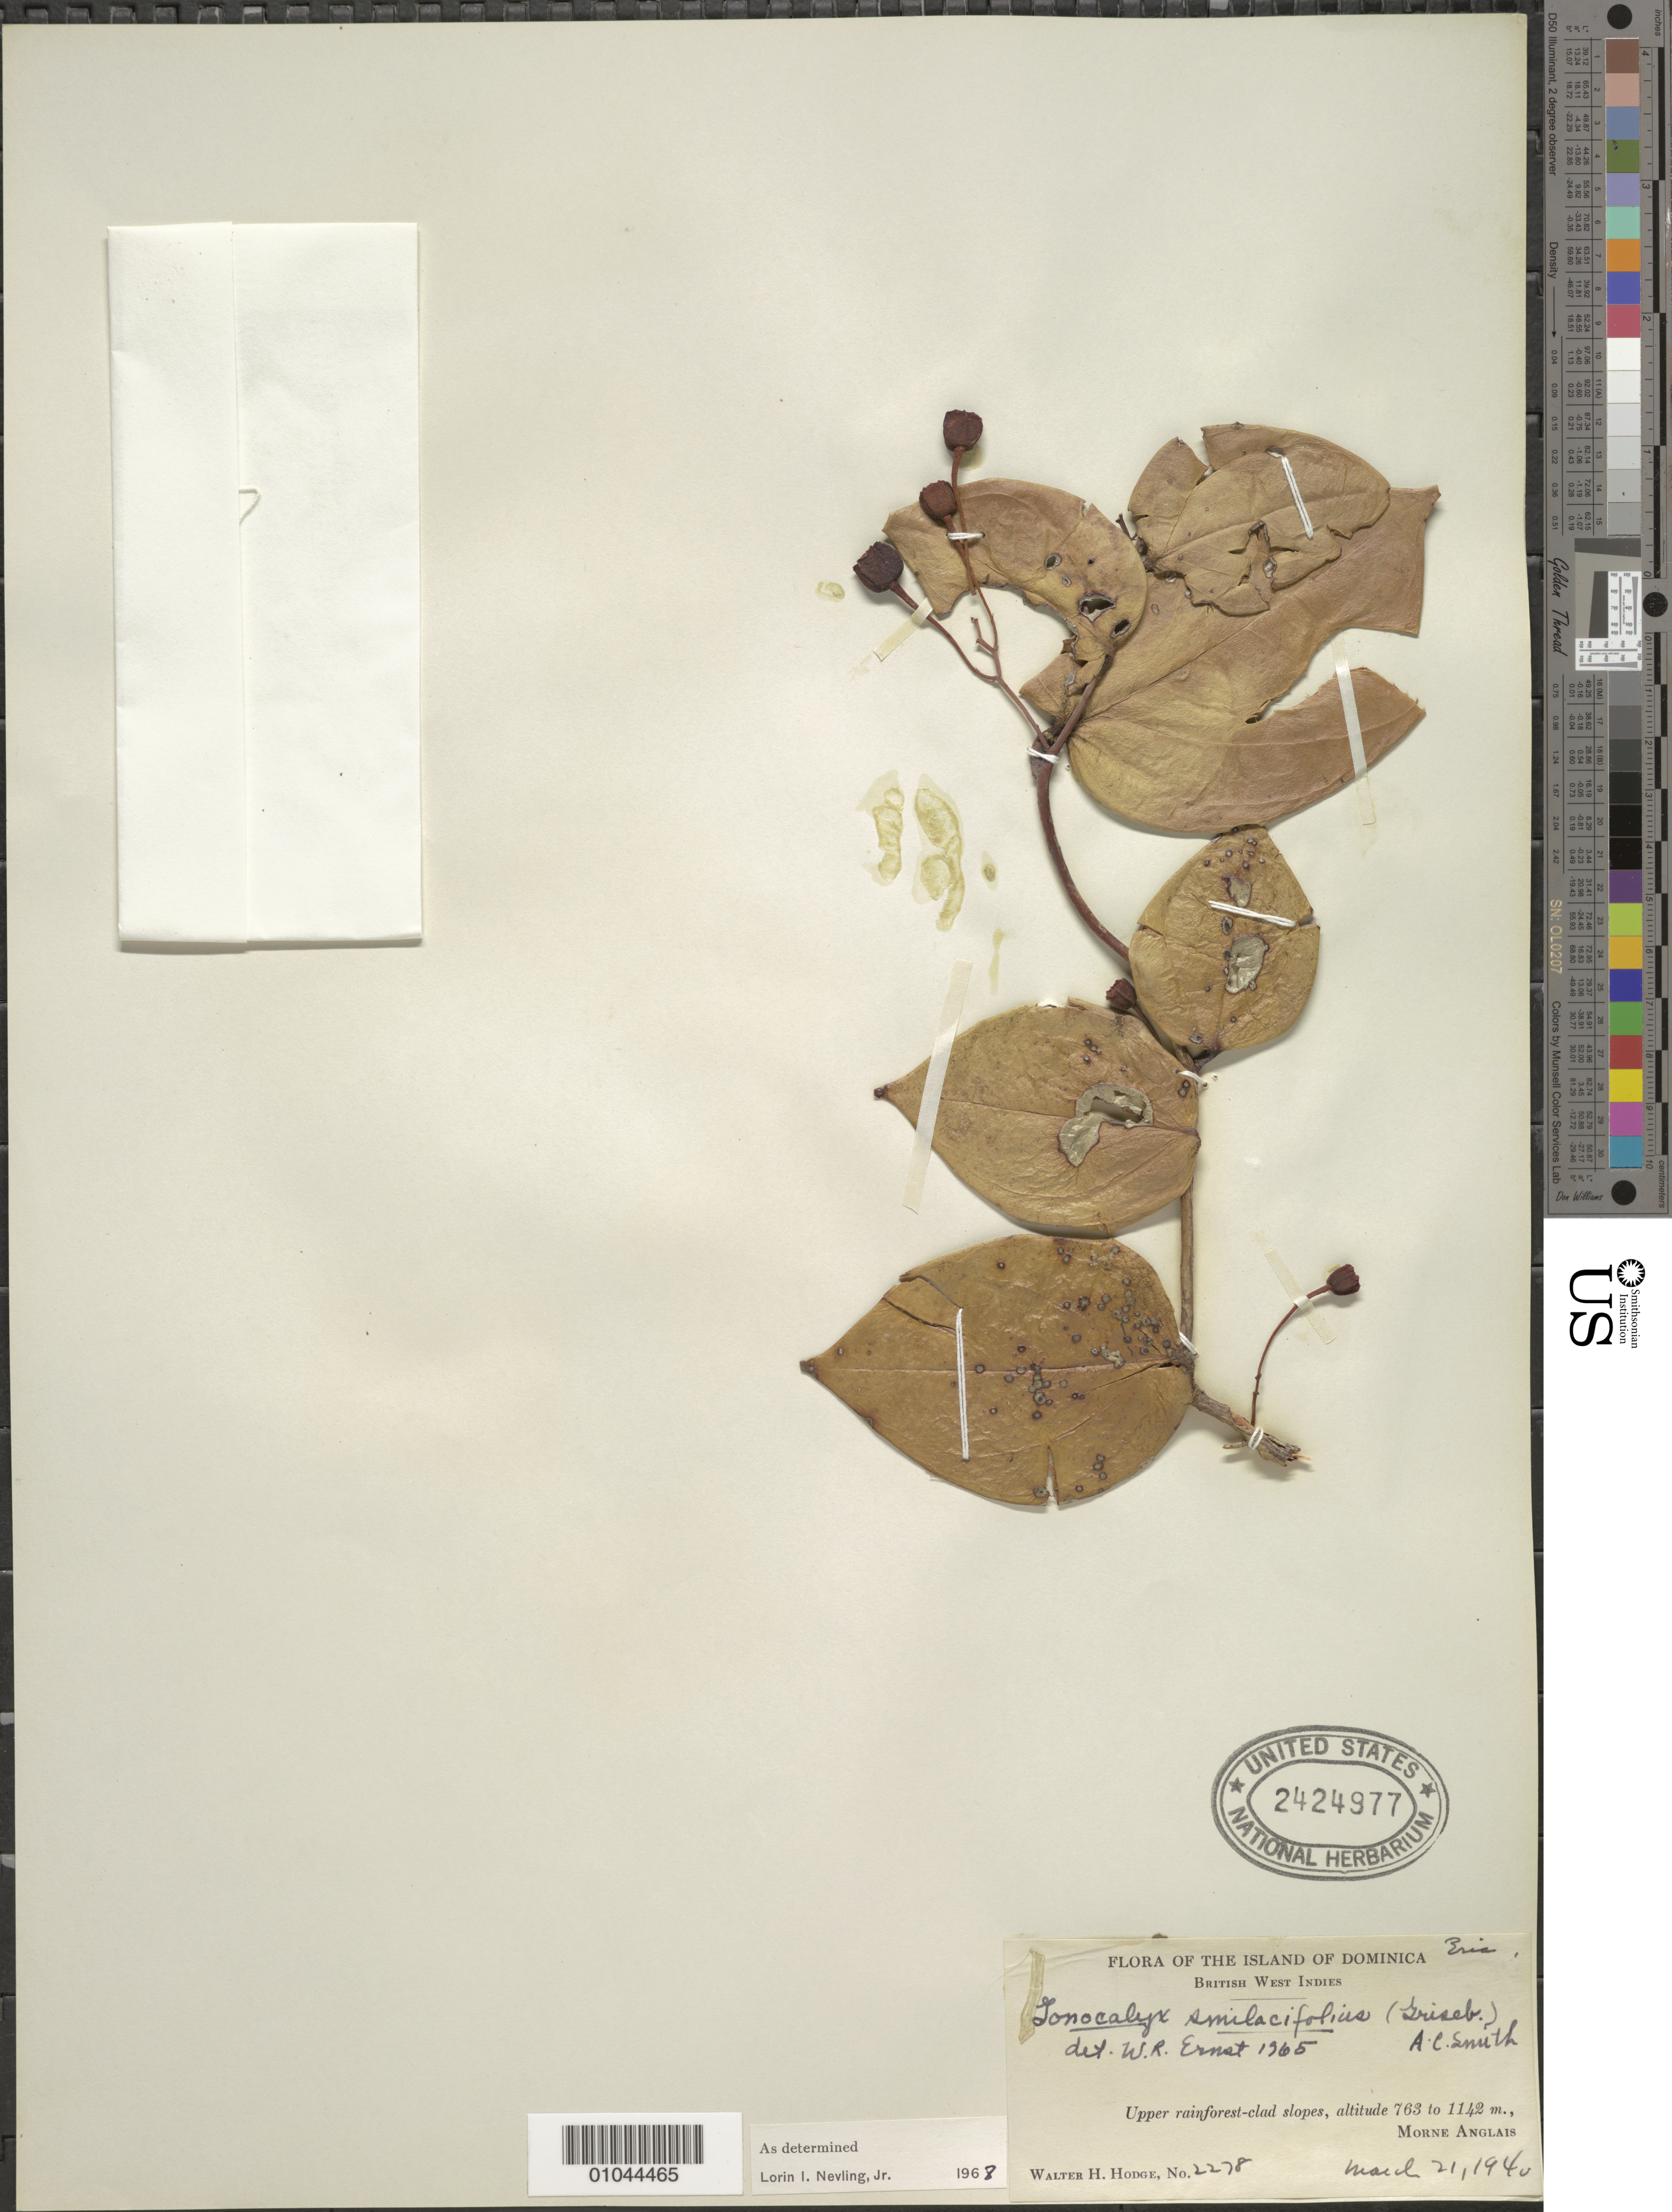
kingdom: Plantae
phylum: Tracheophyta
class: Magnoliopsida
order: Ericales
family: Ericaceae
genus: Gonocalyx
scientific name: Gonocalyx smilacifolius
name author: (Griseb.) A.C. Sm.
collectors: W. Hodge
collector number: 2278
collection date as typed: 21 Mar 1940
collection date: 1940-03-21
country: Dominica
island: Dominica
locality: Upper rainforest-clad slopes, Morne Anglais.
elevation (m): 763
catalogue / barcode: US 2424977